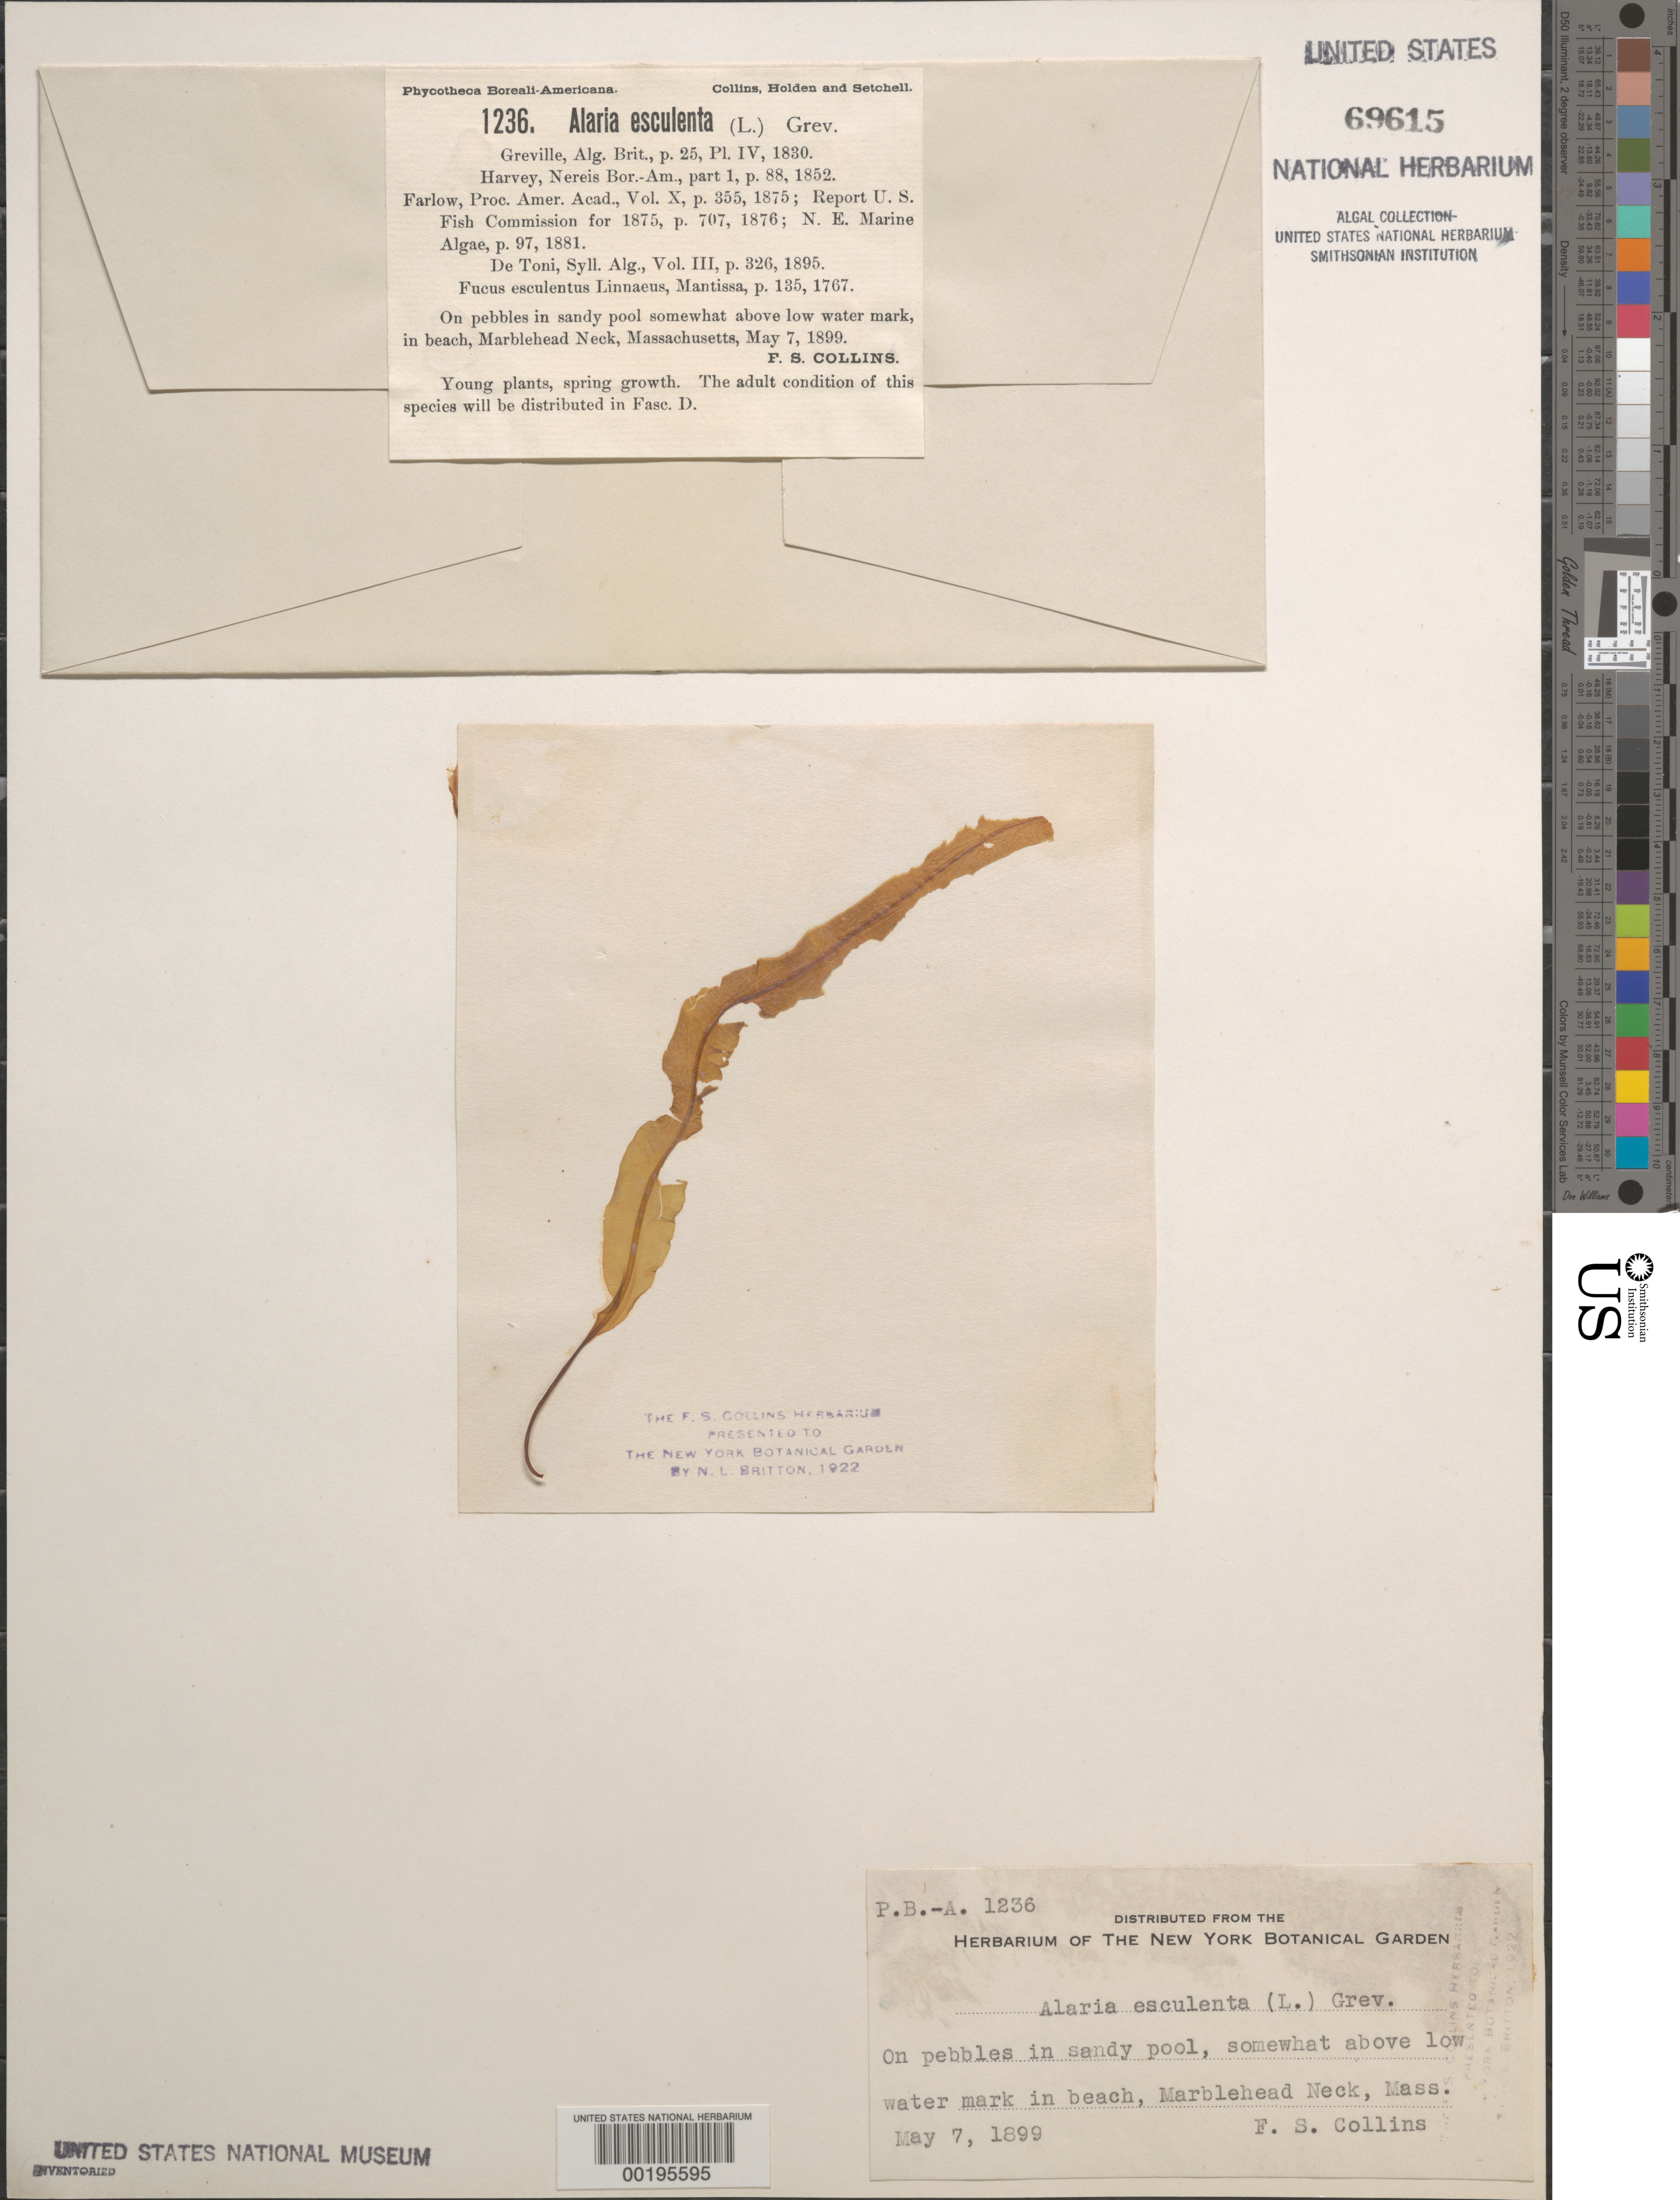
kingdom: Chromista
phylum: Ochrophyta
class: Phaeophyceae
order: Laminariales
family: Alariaceae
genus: Alaria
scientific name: Alaria esculenta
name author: (L.) Greville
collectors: F. Collins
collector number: PB-A 1236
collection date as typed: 07 May 1899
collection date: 1899-05-07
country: United States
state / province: Massachusetts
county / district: Essex County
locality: Marblehead Neck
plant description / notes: Collins, Holden & Setchell, Phycotheca Boreali-Americana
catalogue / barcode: US 69615